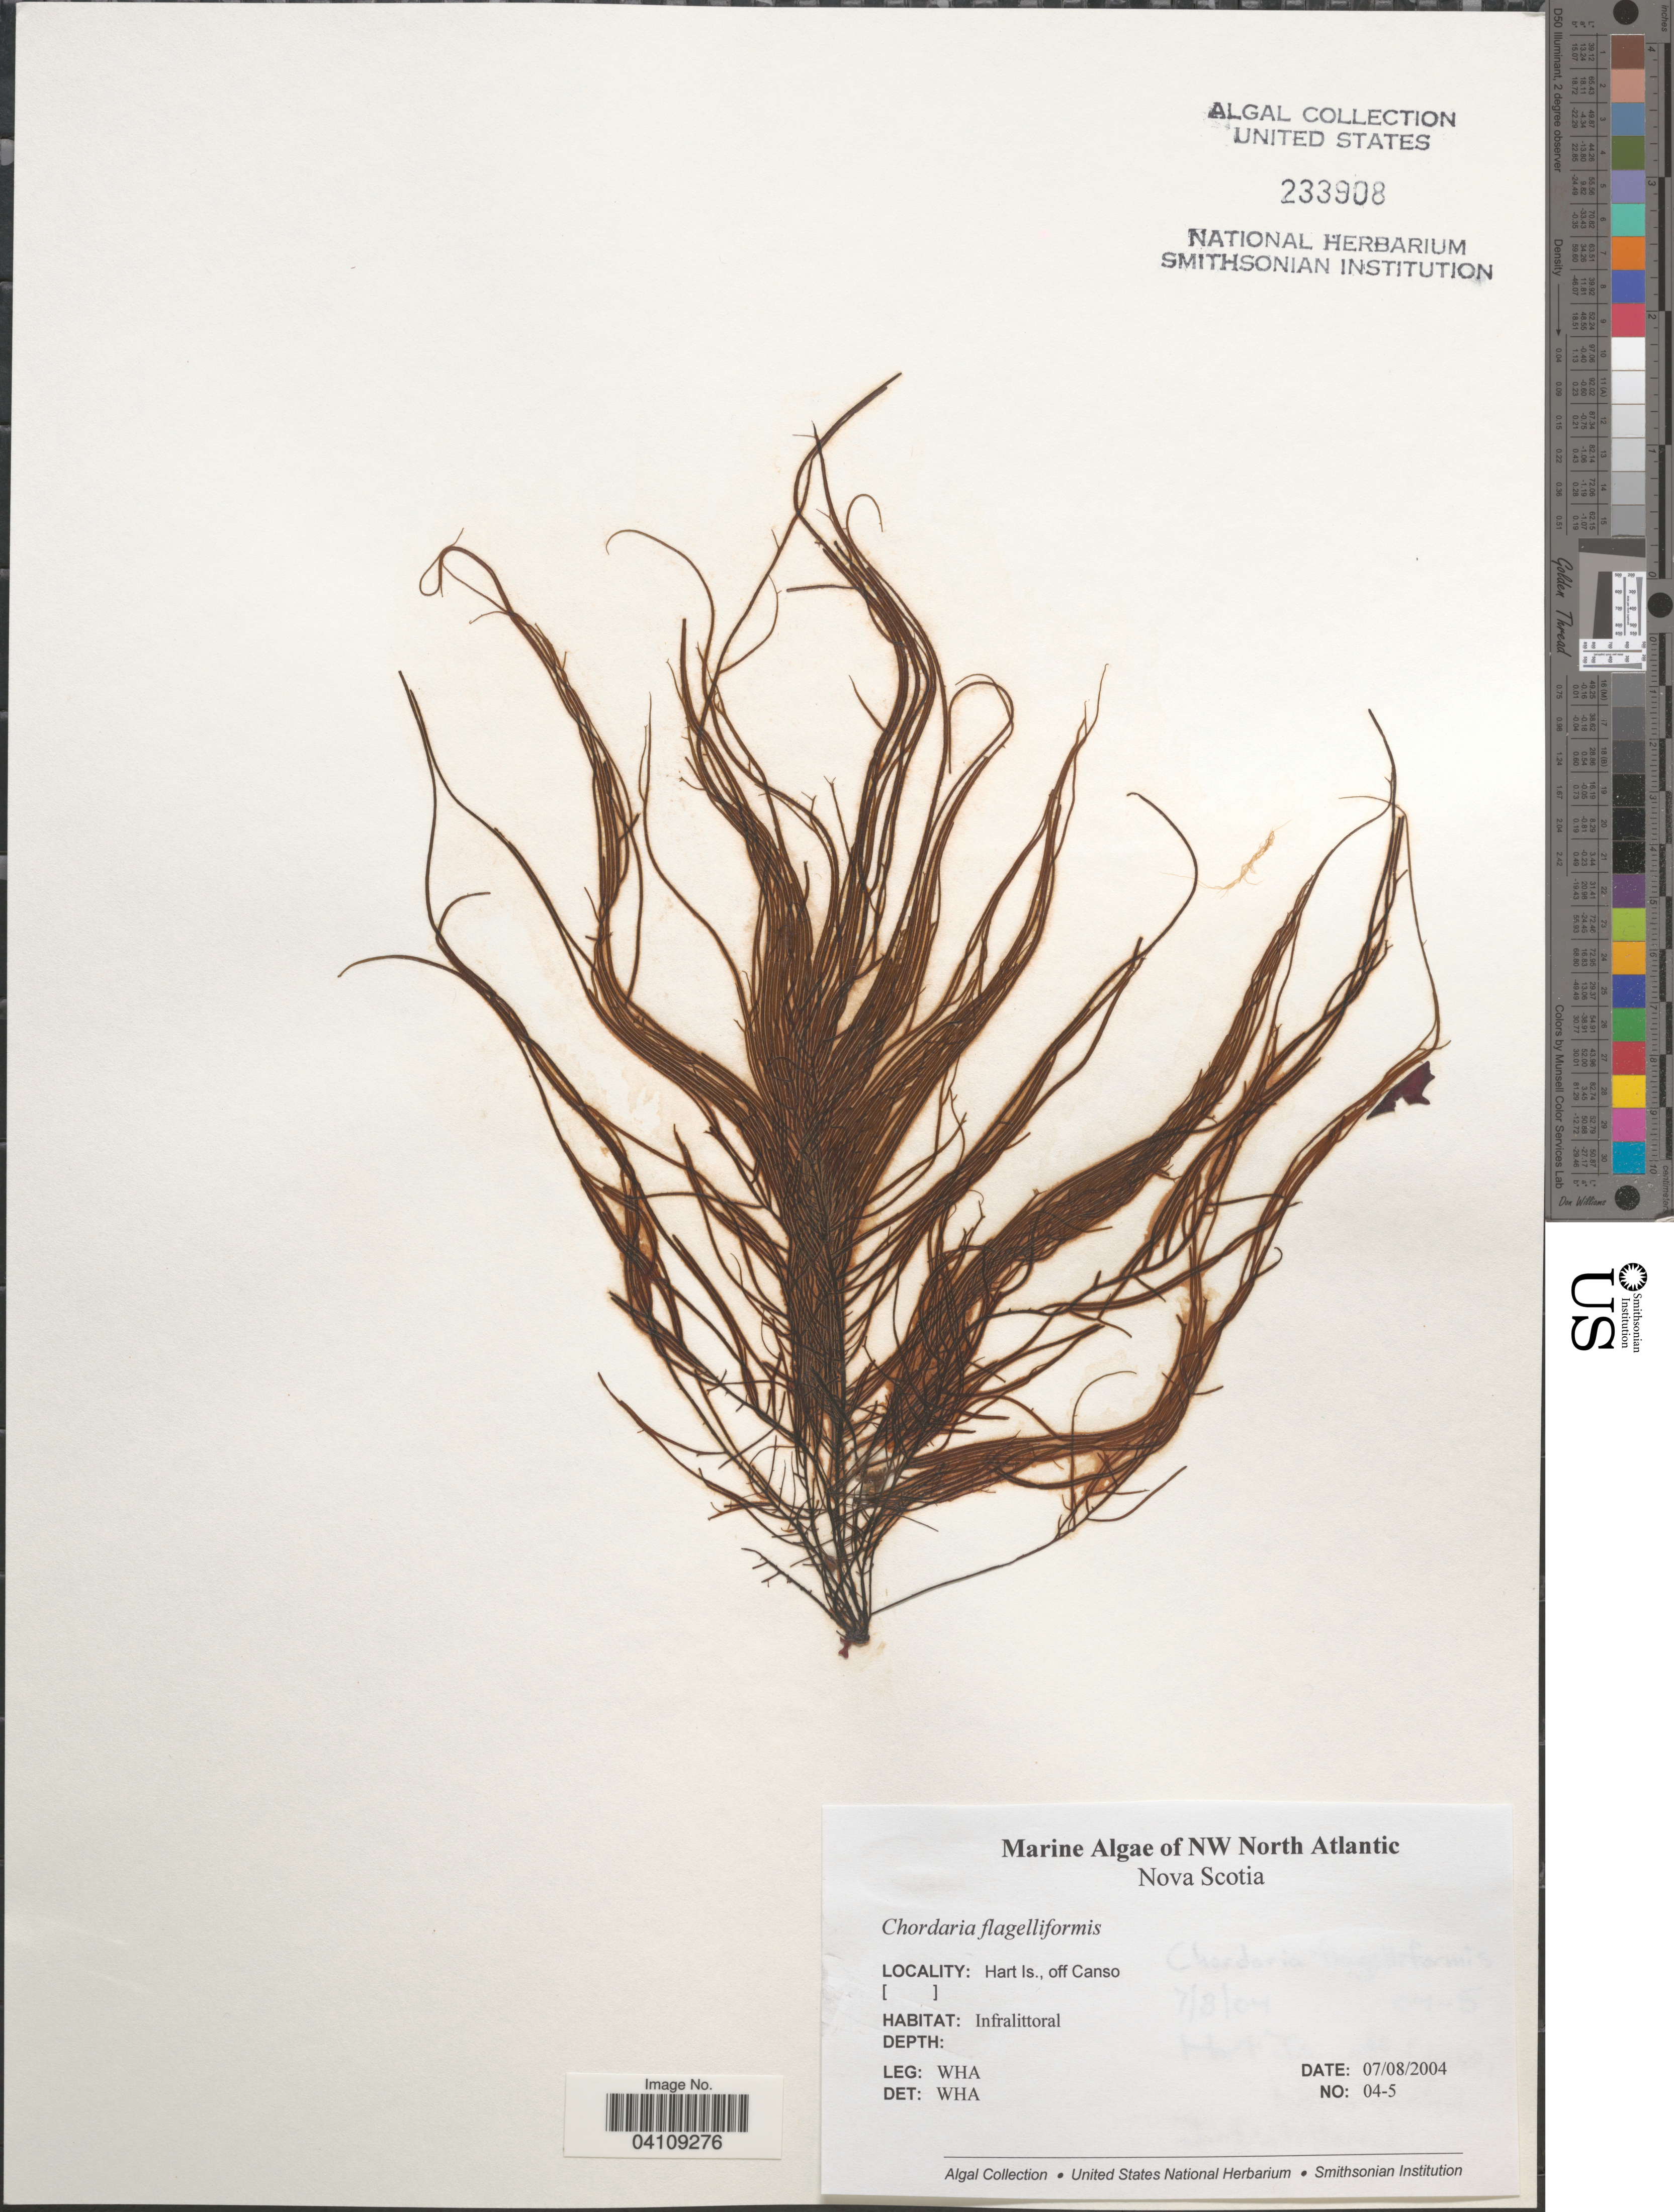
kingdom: Chromista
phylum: Ochrophyta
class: Phaeophyceae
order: Ectocarpales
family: Chordariaceae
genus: Chordaria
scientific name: Chordaria flagelliformis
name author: (Hudson) Grev.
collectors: W. H. Adey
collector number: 04-5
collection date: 2004-07-08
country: Canada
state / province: Nova Scotia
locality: NW North Atlantic. Hart Is., off Canso.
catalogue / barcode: US 233908